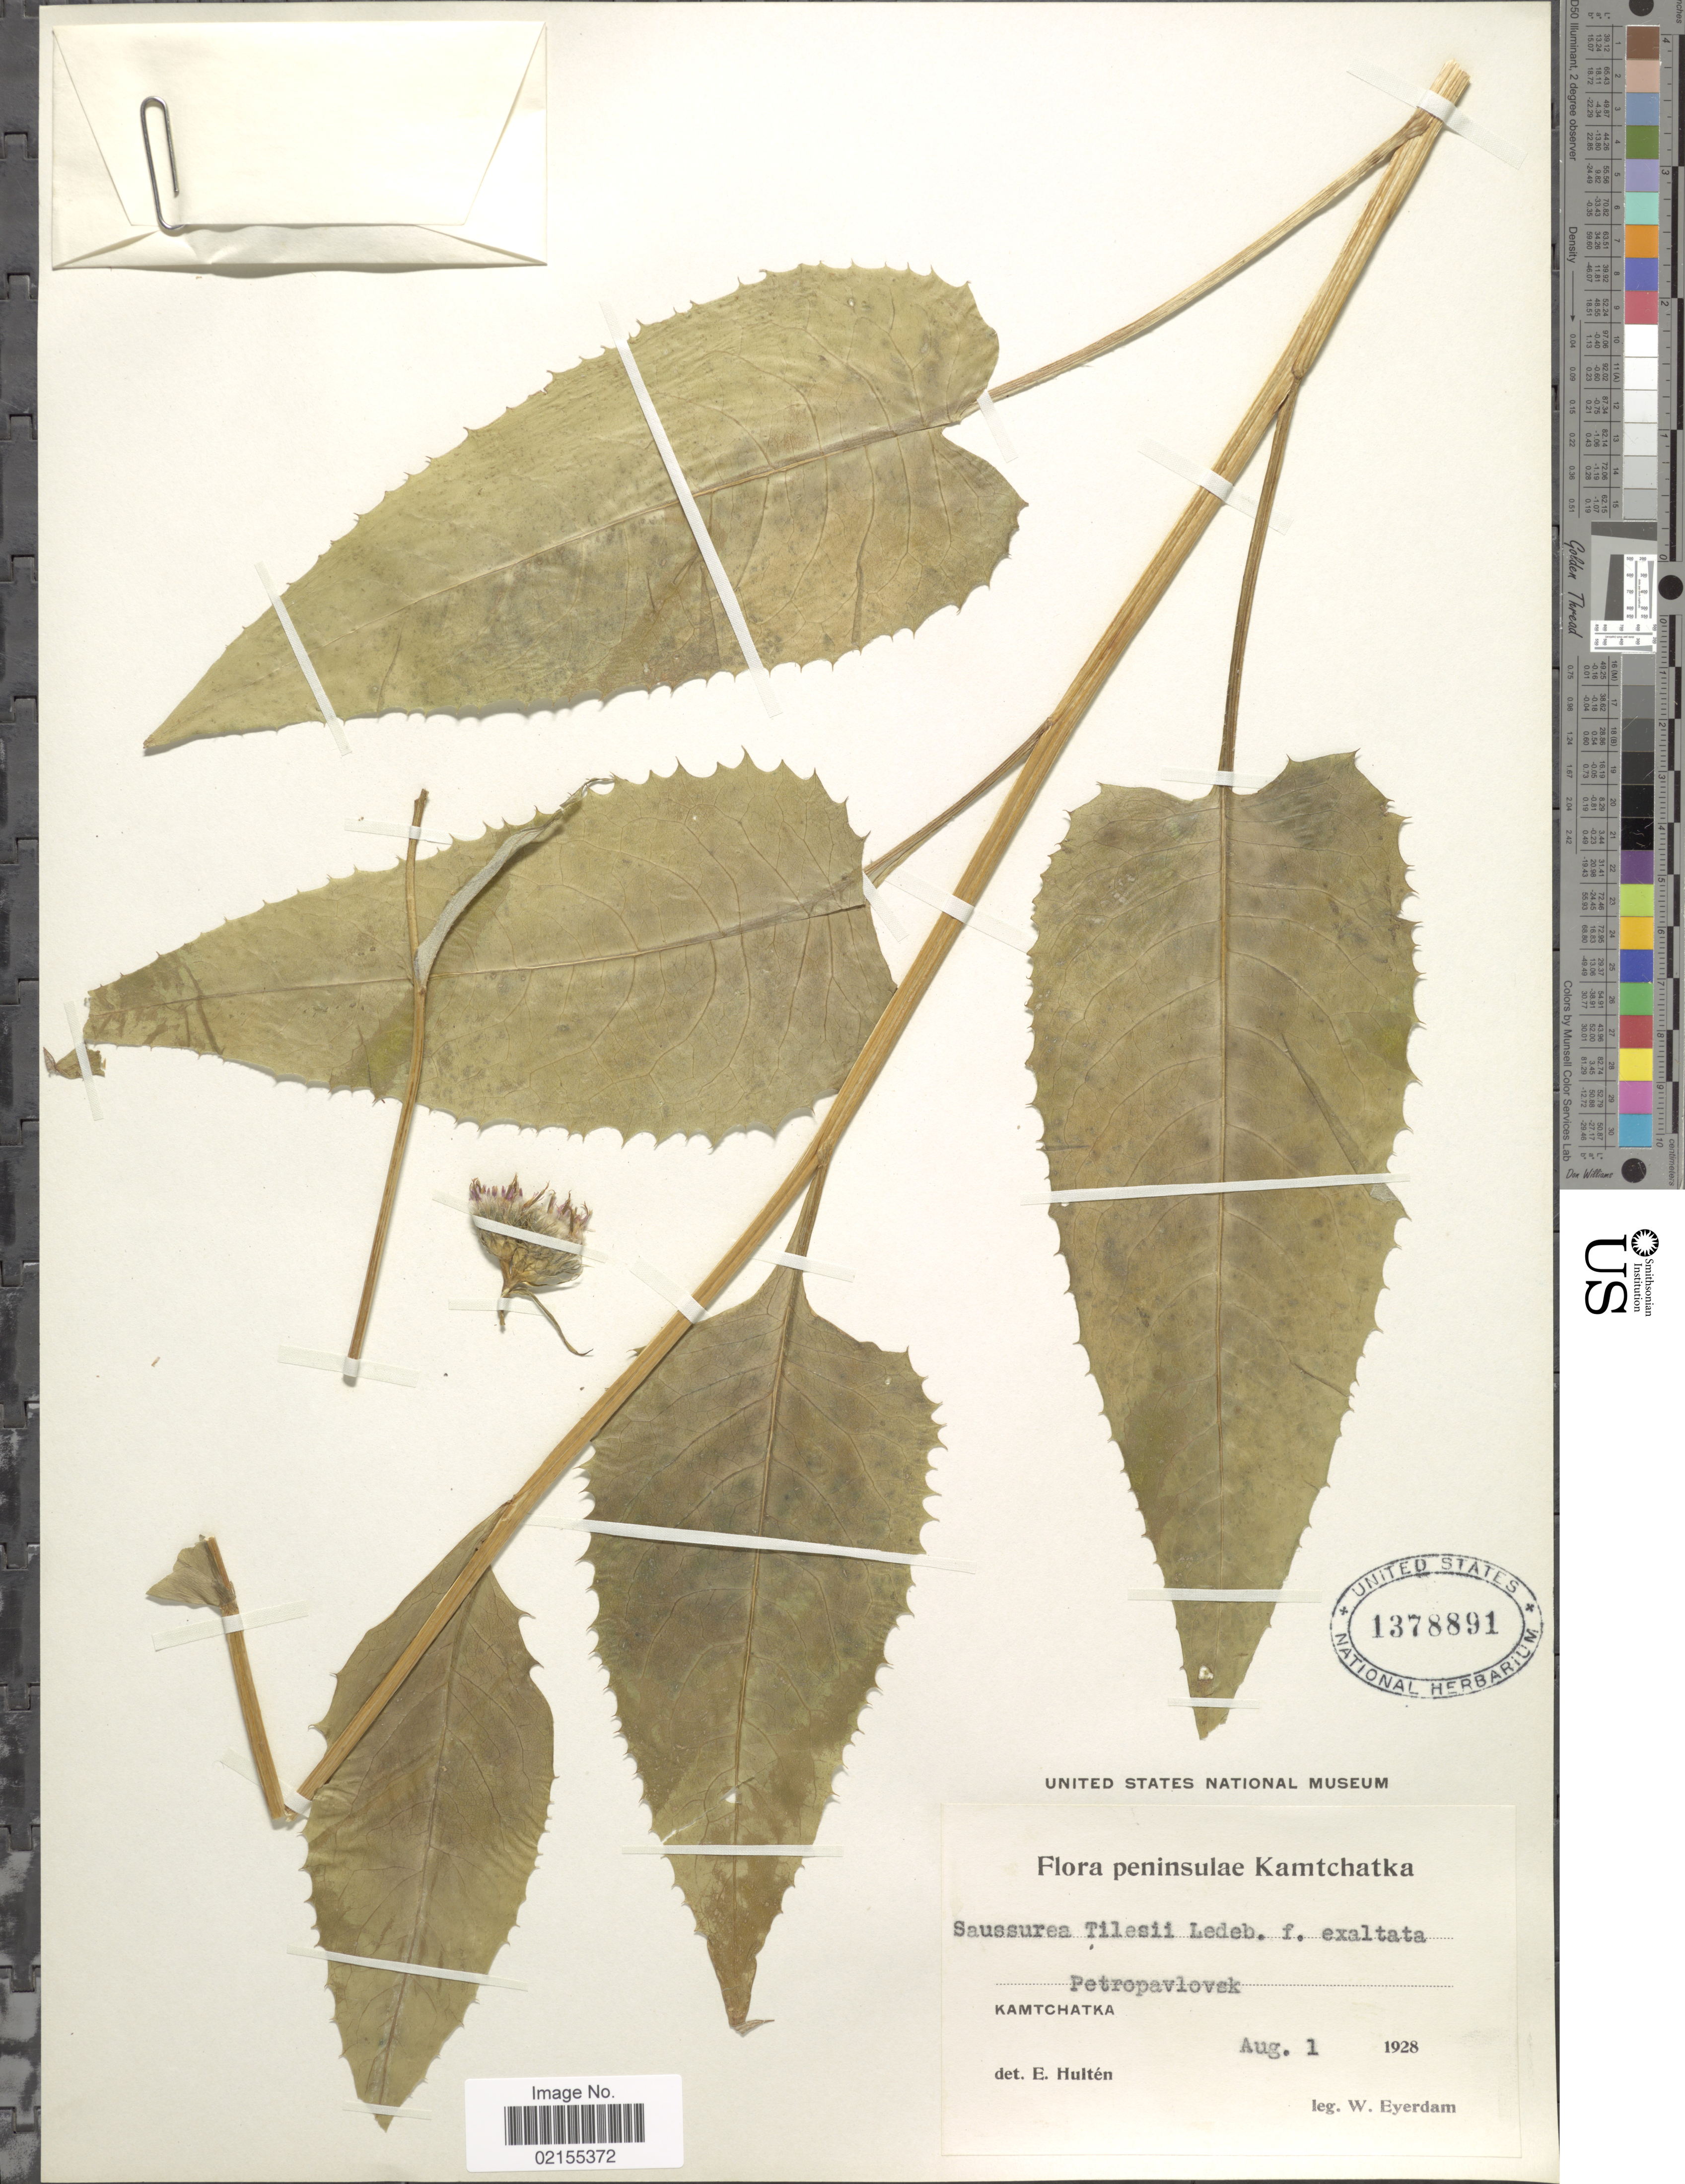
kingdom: Plantae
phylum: Tracheophyta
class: Magnoliopsida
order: Asterales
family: Asteraceae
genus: Saussurea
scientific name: Saussurea tilesii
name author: Ledeb.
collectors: W. J. Eyerdam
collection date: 1928-08-01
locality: Peninsulae Kamtchatka, Kamtchatka, Petropavlovsk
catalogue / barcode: US 1378891